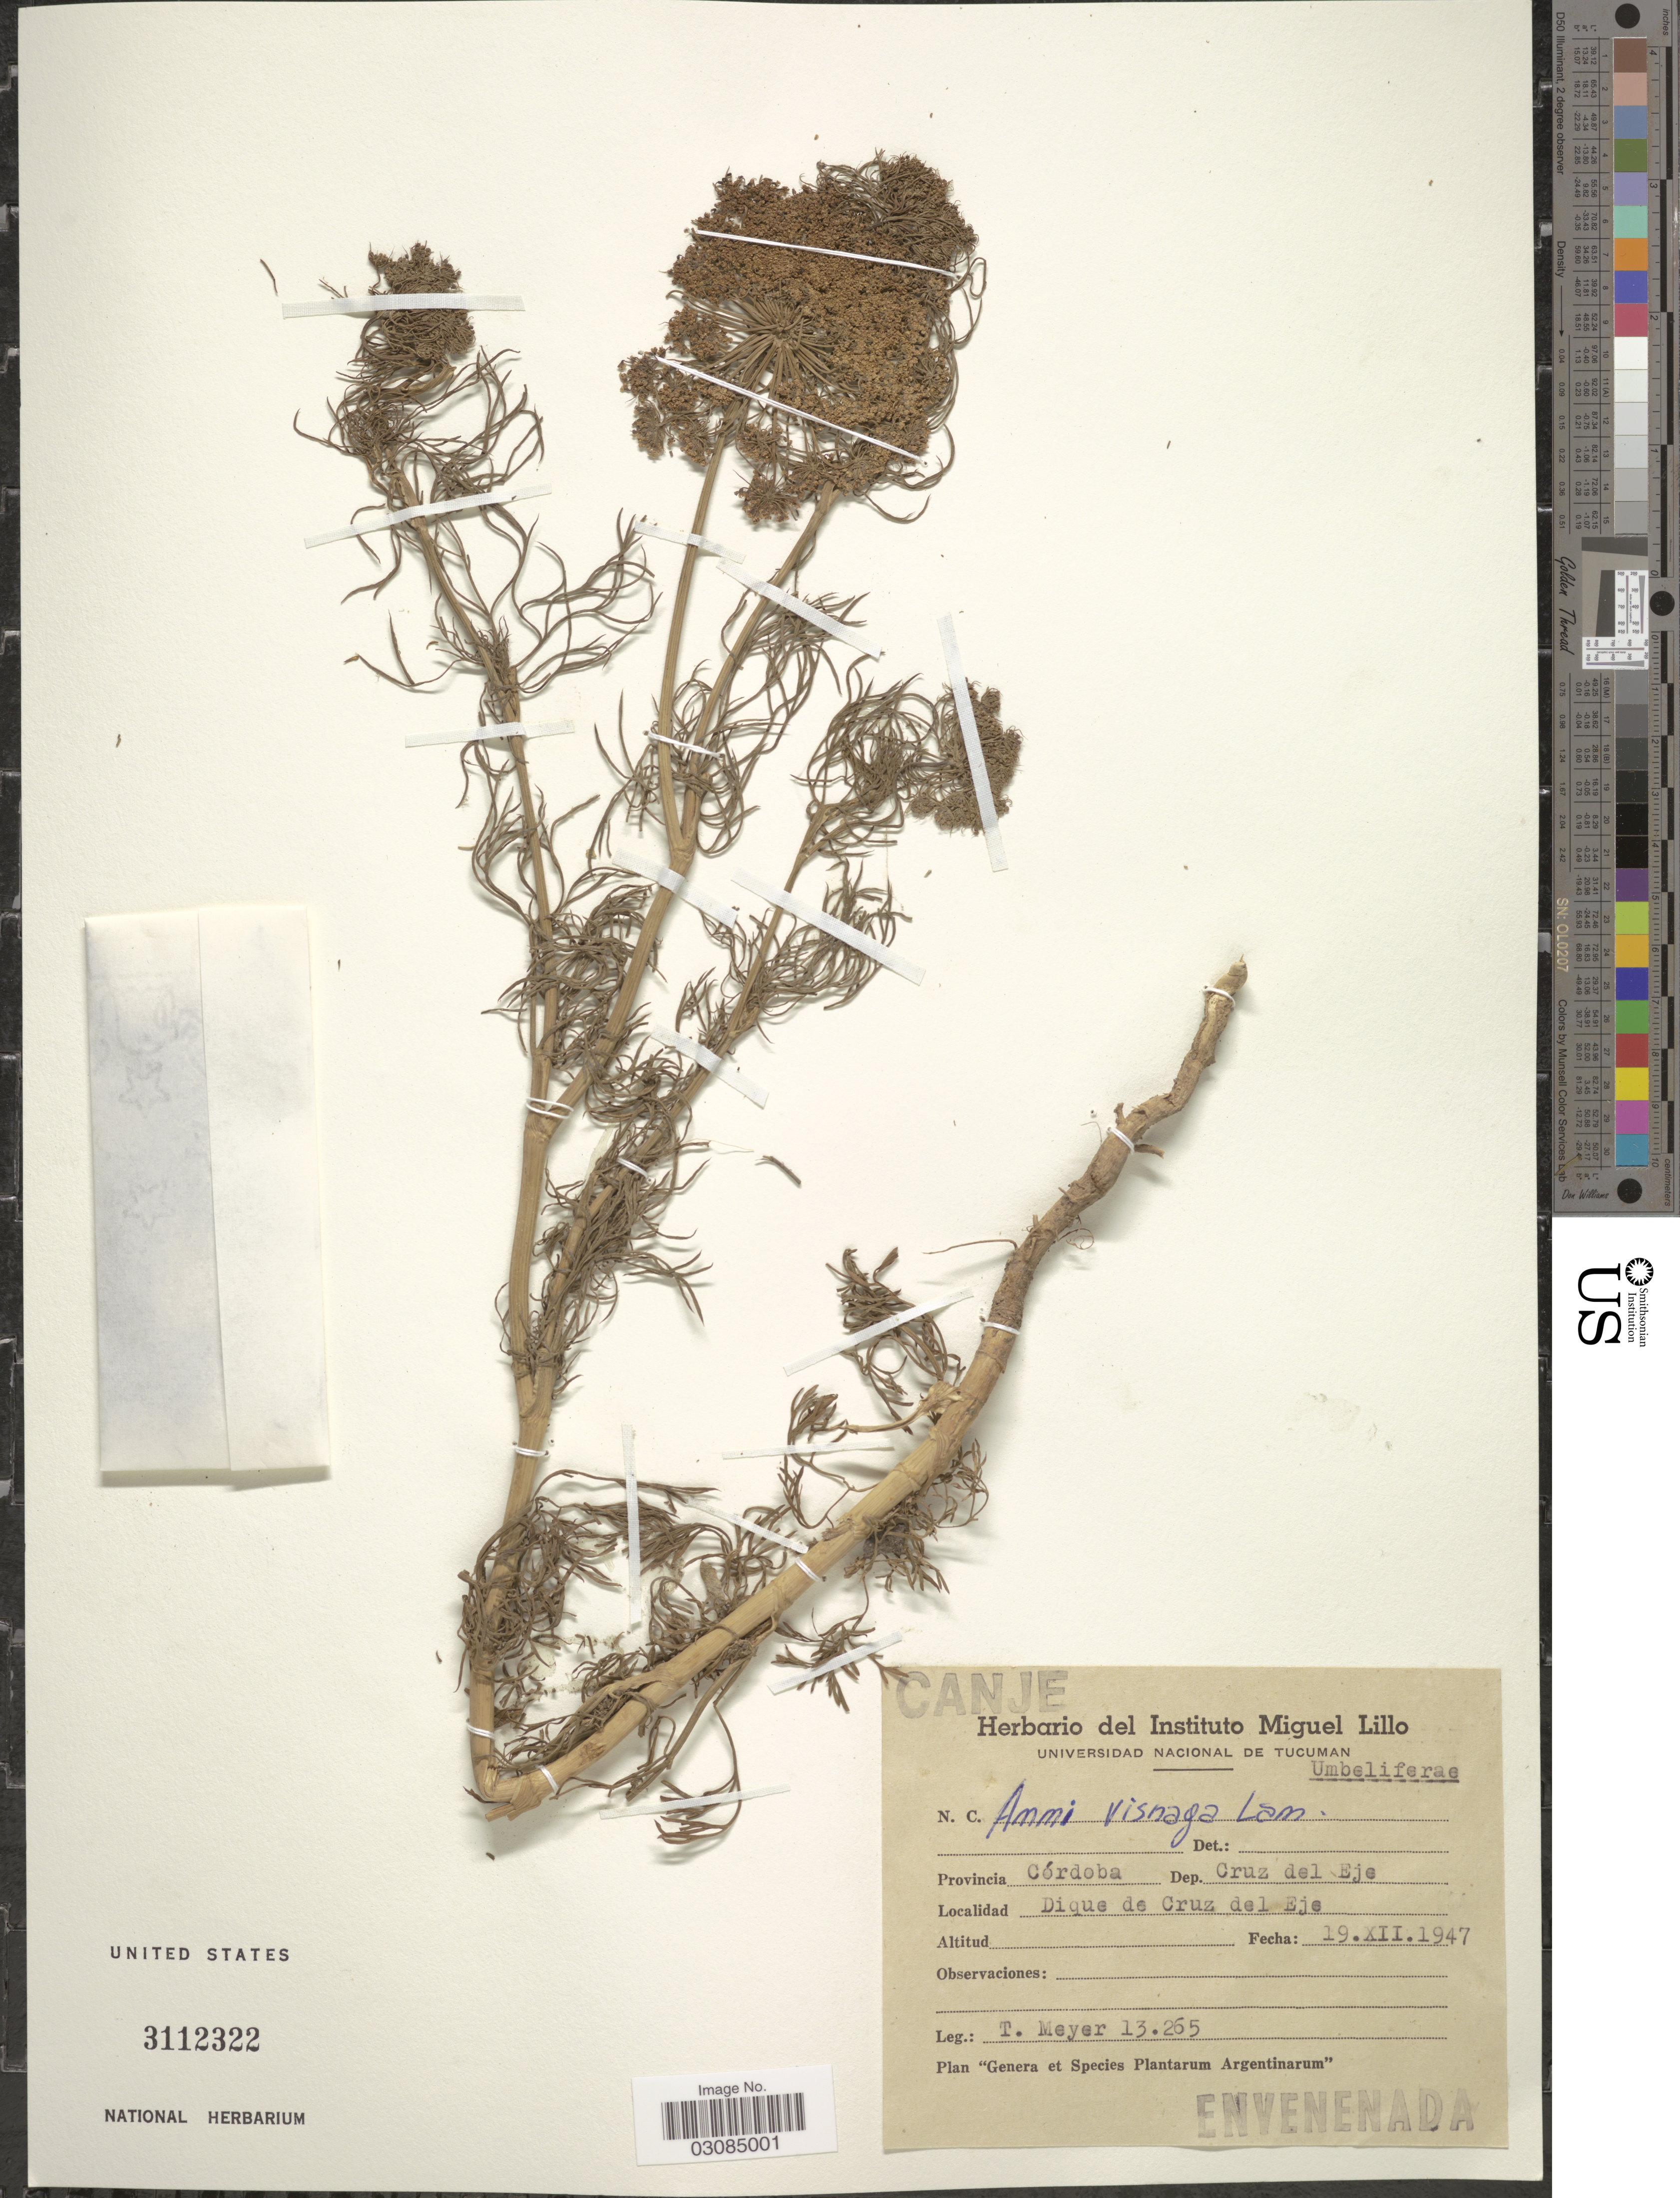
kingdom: Plantae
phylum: Tracheophyta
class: Magnoliopsida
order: Apiales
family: Apiaceae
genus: Ammi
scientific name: Ammi visnaga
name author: (L.) Lam.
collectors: T. Meyer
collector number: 13265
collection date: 1947-12-19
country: Colombia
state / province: Córdoba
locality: Provincia Córdoba. Dep. Cruz de la Eje. Dique de Cruz del Eje.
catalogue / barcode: US 3112322